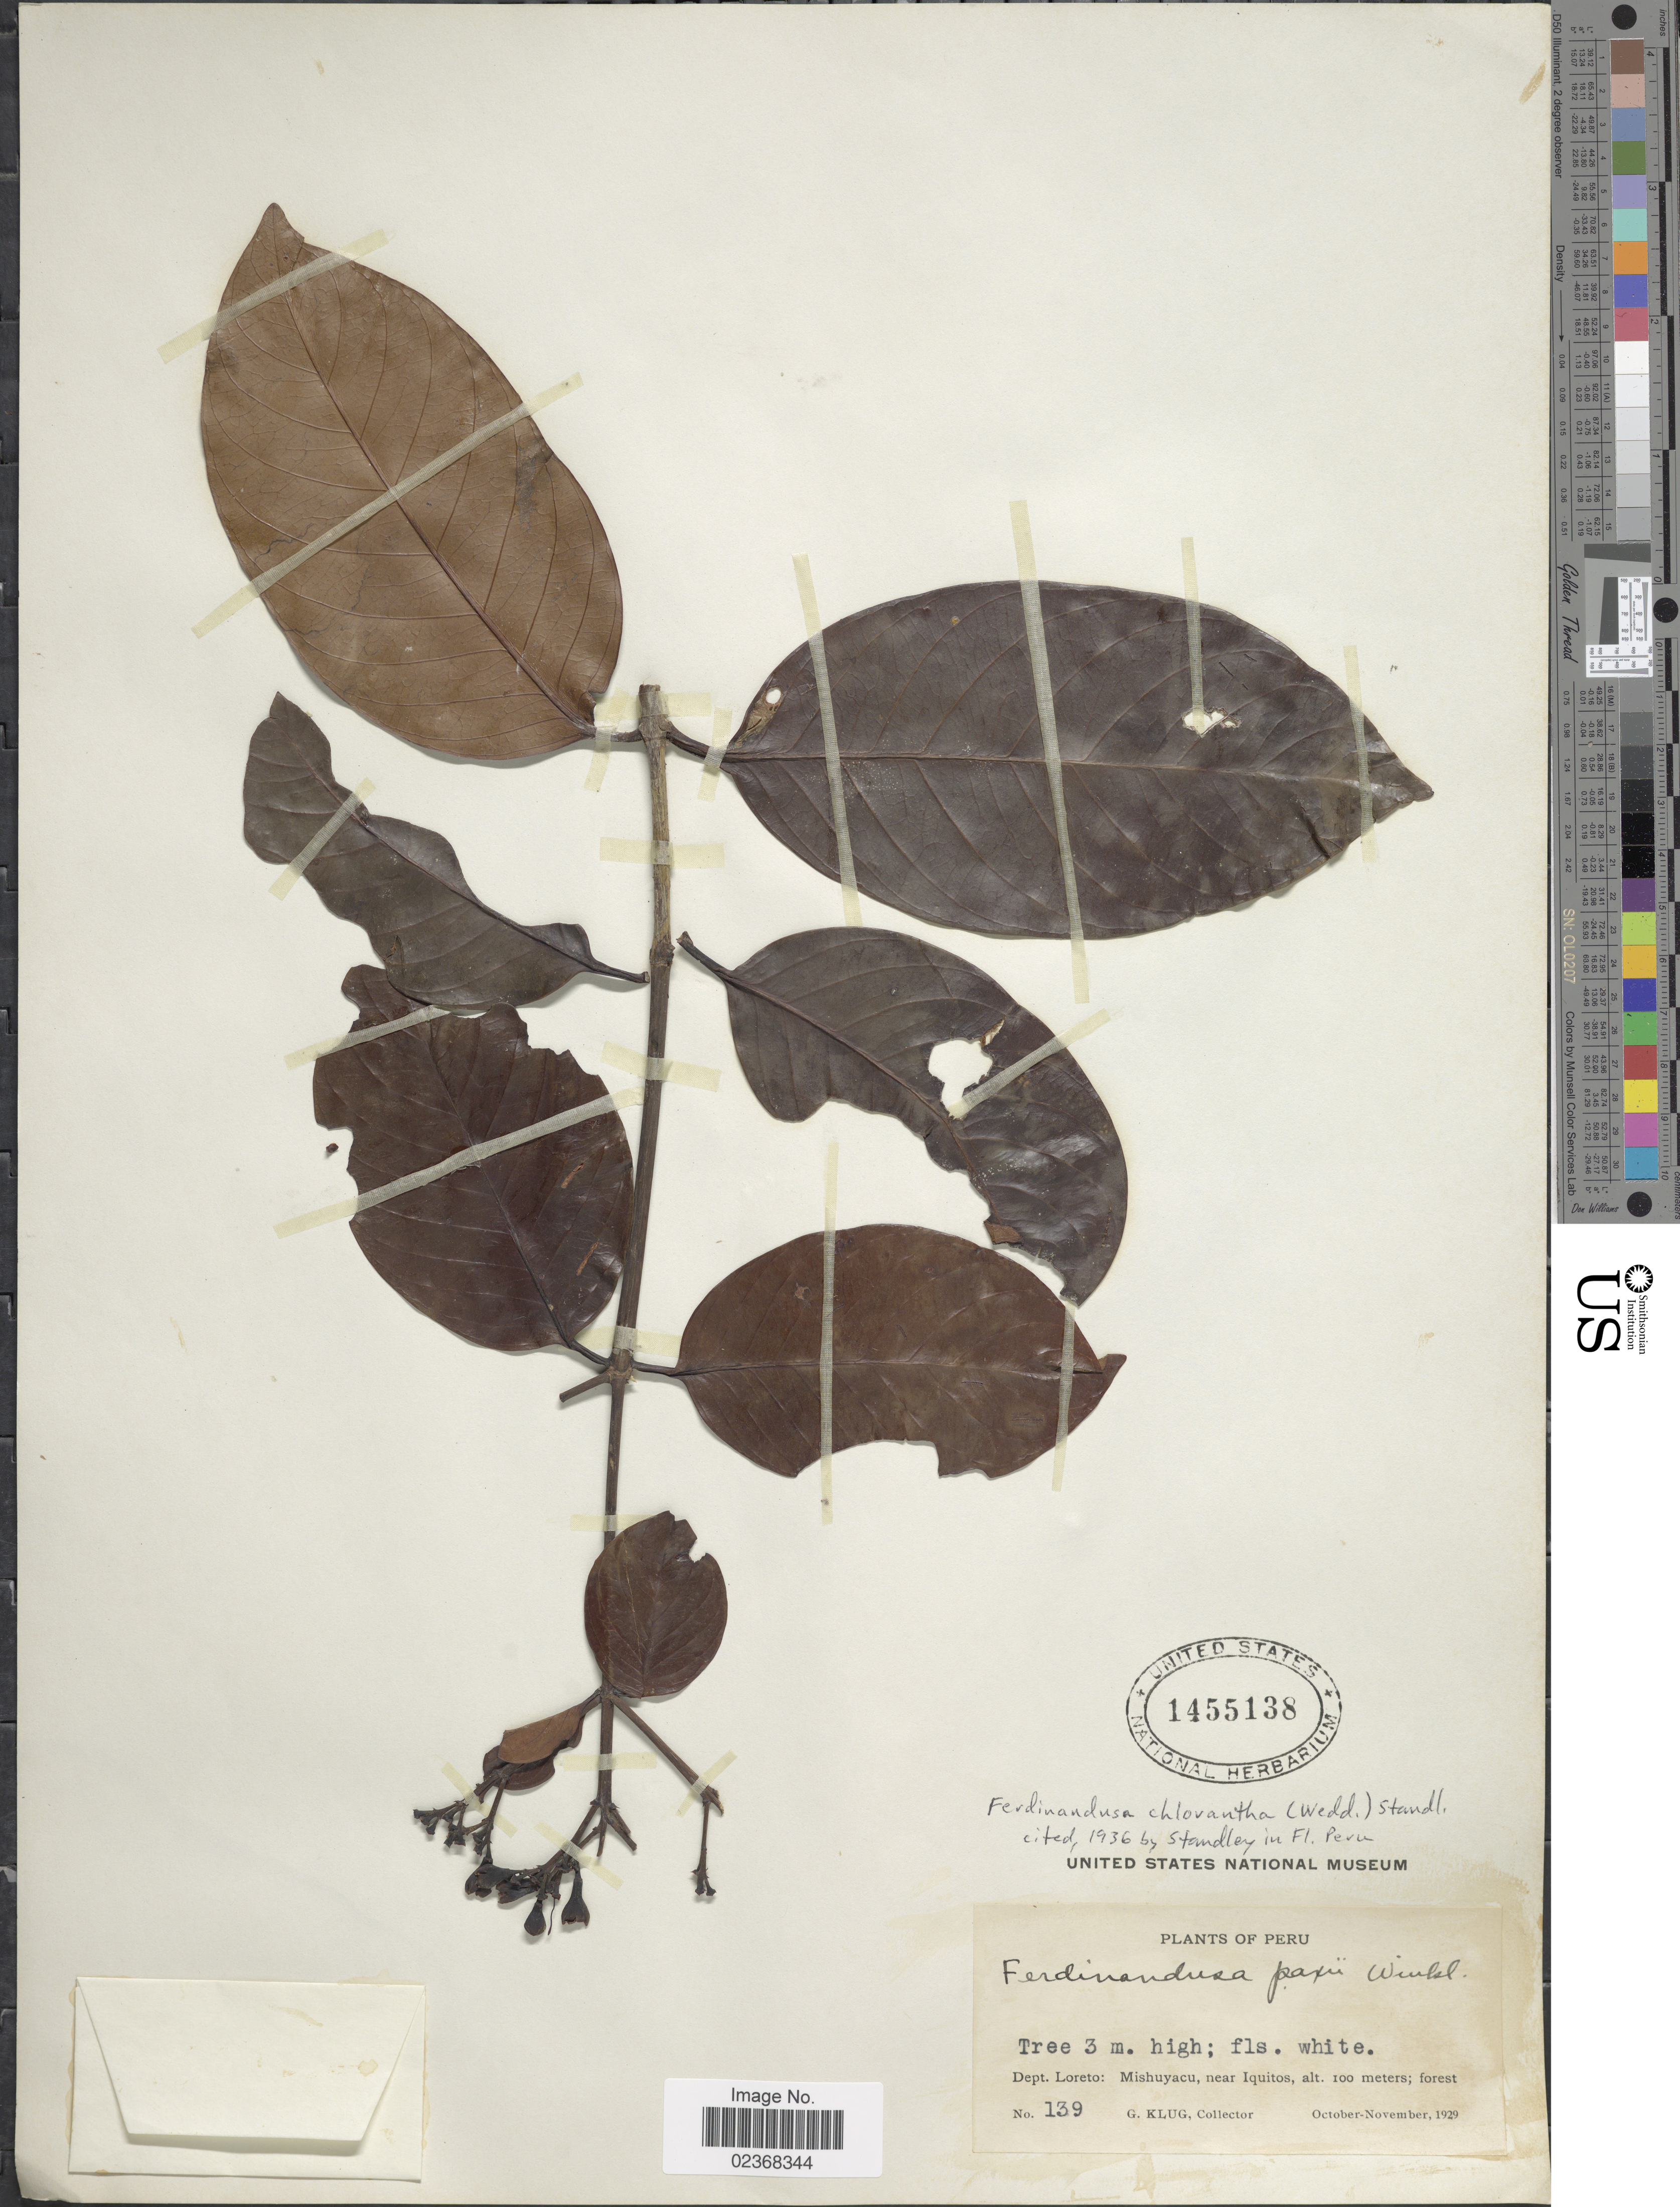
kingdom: Plantae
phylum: Tracheophyta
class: Magnoliopsida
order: Gentianales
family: Rubiaceae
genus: Ferdinandusa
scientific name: Ferdinandusa chlorantha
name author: (Wedd.) Standl.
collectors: G. Klug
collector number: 139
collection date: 1929-10/1929-11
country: Peru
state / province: Loreto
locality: Mishuyacu near Iquitos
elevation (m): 100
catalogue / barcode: US 1445138